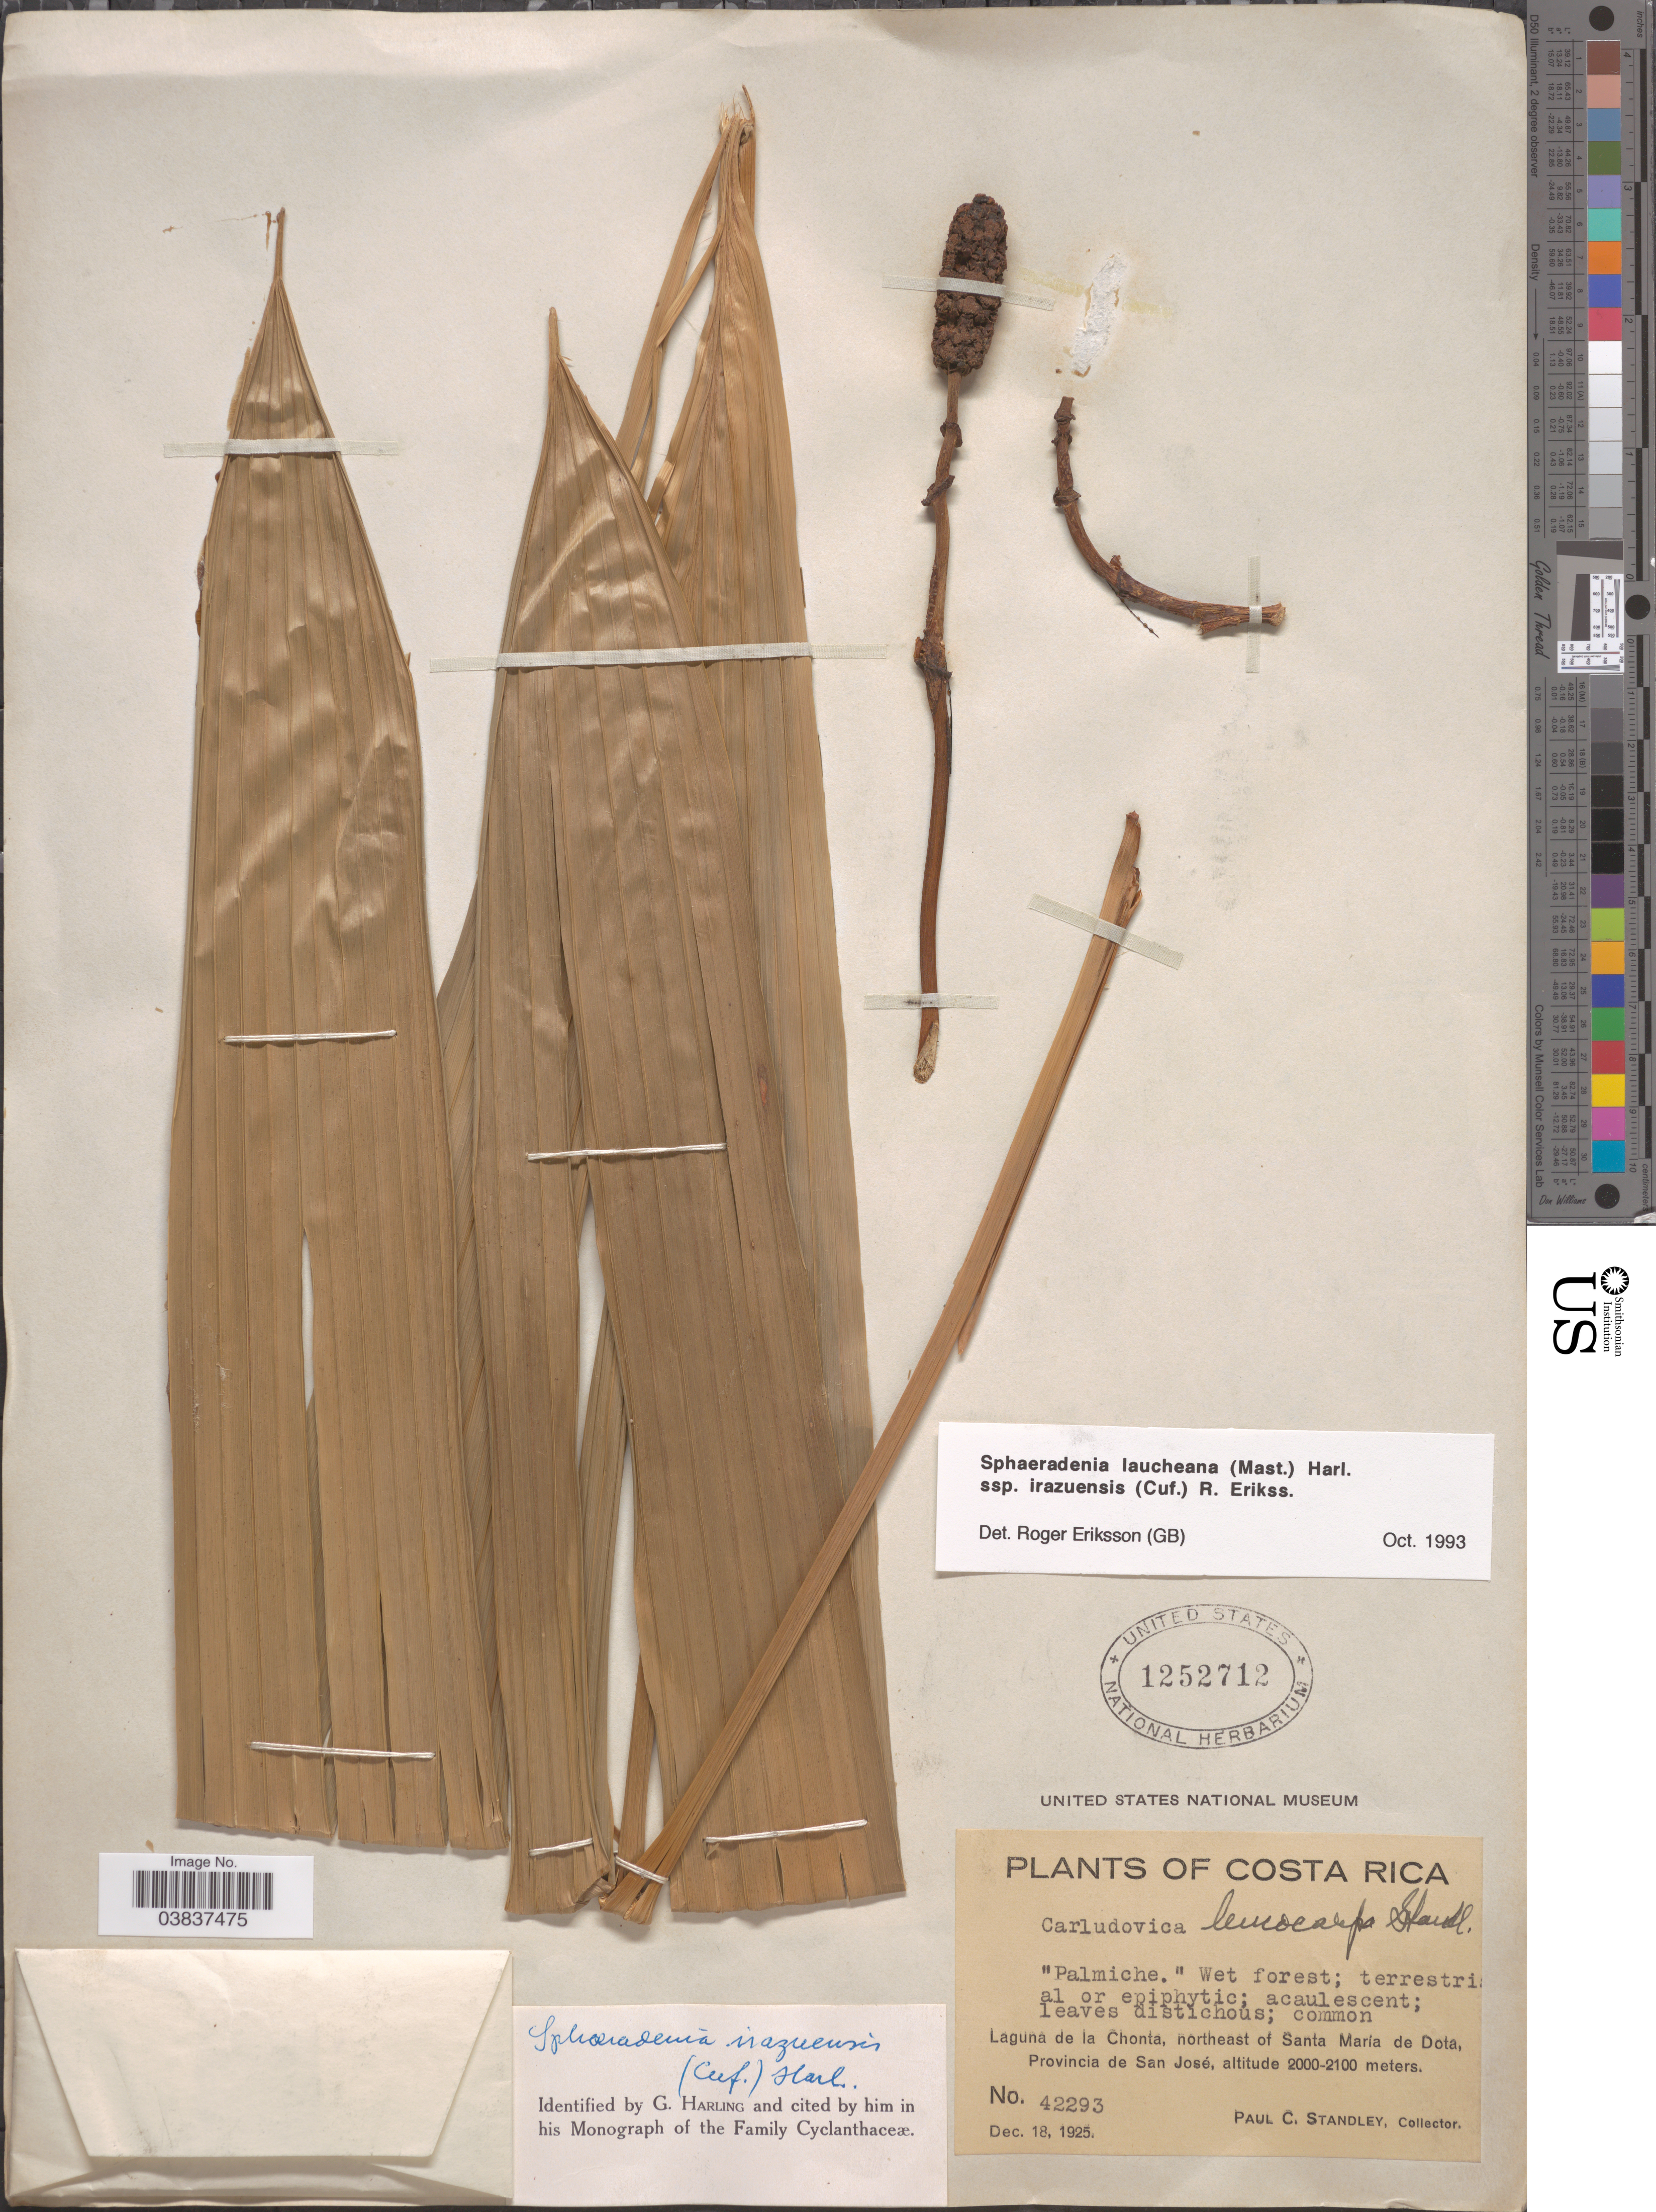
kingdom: Plantae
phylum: Tracheophyta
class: Liliopsida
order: Pandanales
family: Cyclanthaceae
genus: Sphaeradenia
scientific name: Sphaeradenia laucheana subsp. irazuensis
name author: (Cufod.) R. Erikss.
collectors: P. C. Standley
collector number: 42293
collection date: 1925-12-18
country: Costa Rica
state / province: San José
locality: Laguna de la Chonta, northeast of Santa Maria de Dota.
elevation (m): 2000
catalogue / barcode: US 1252712